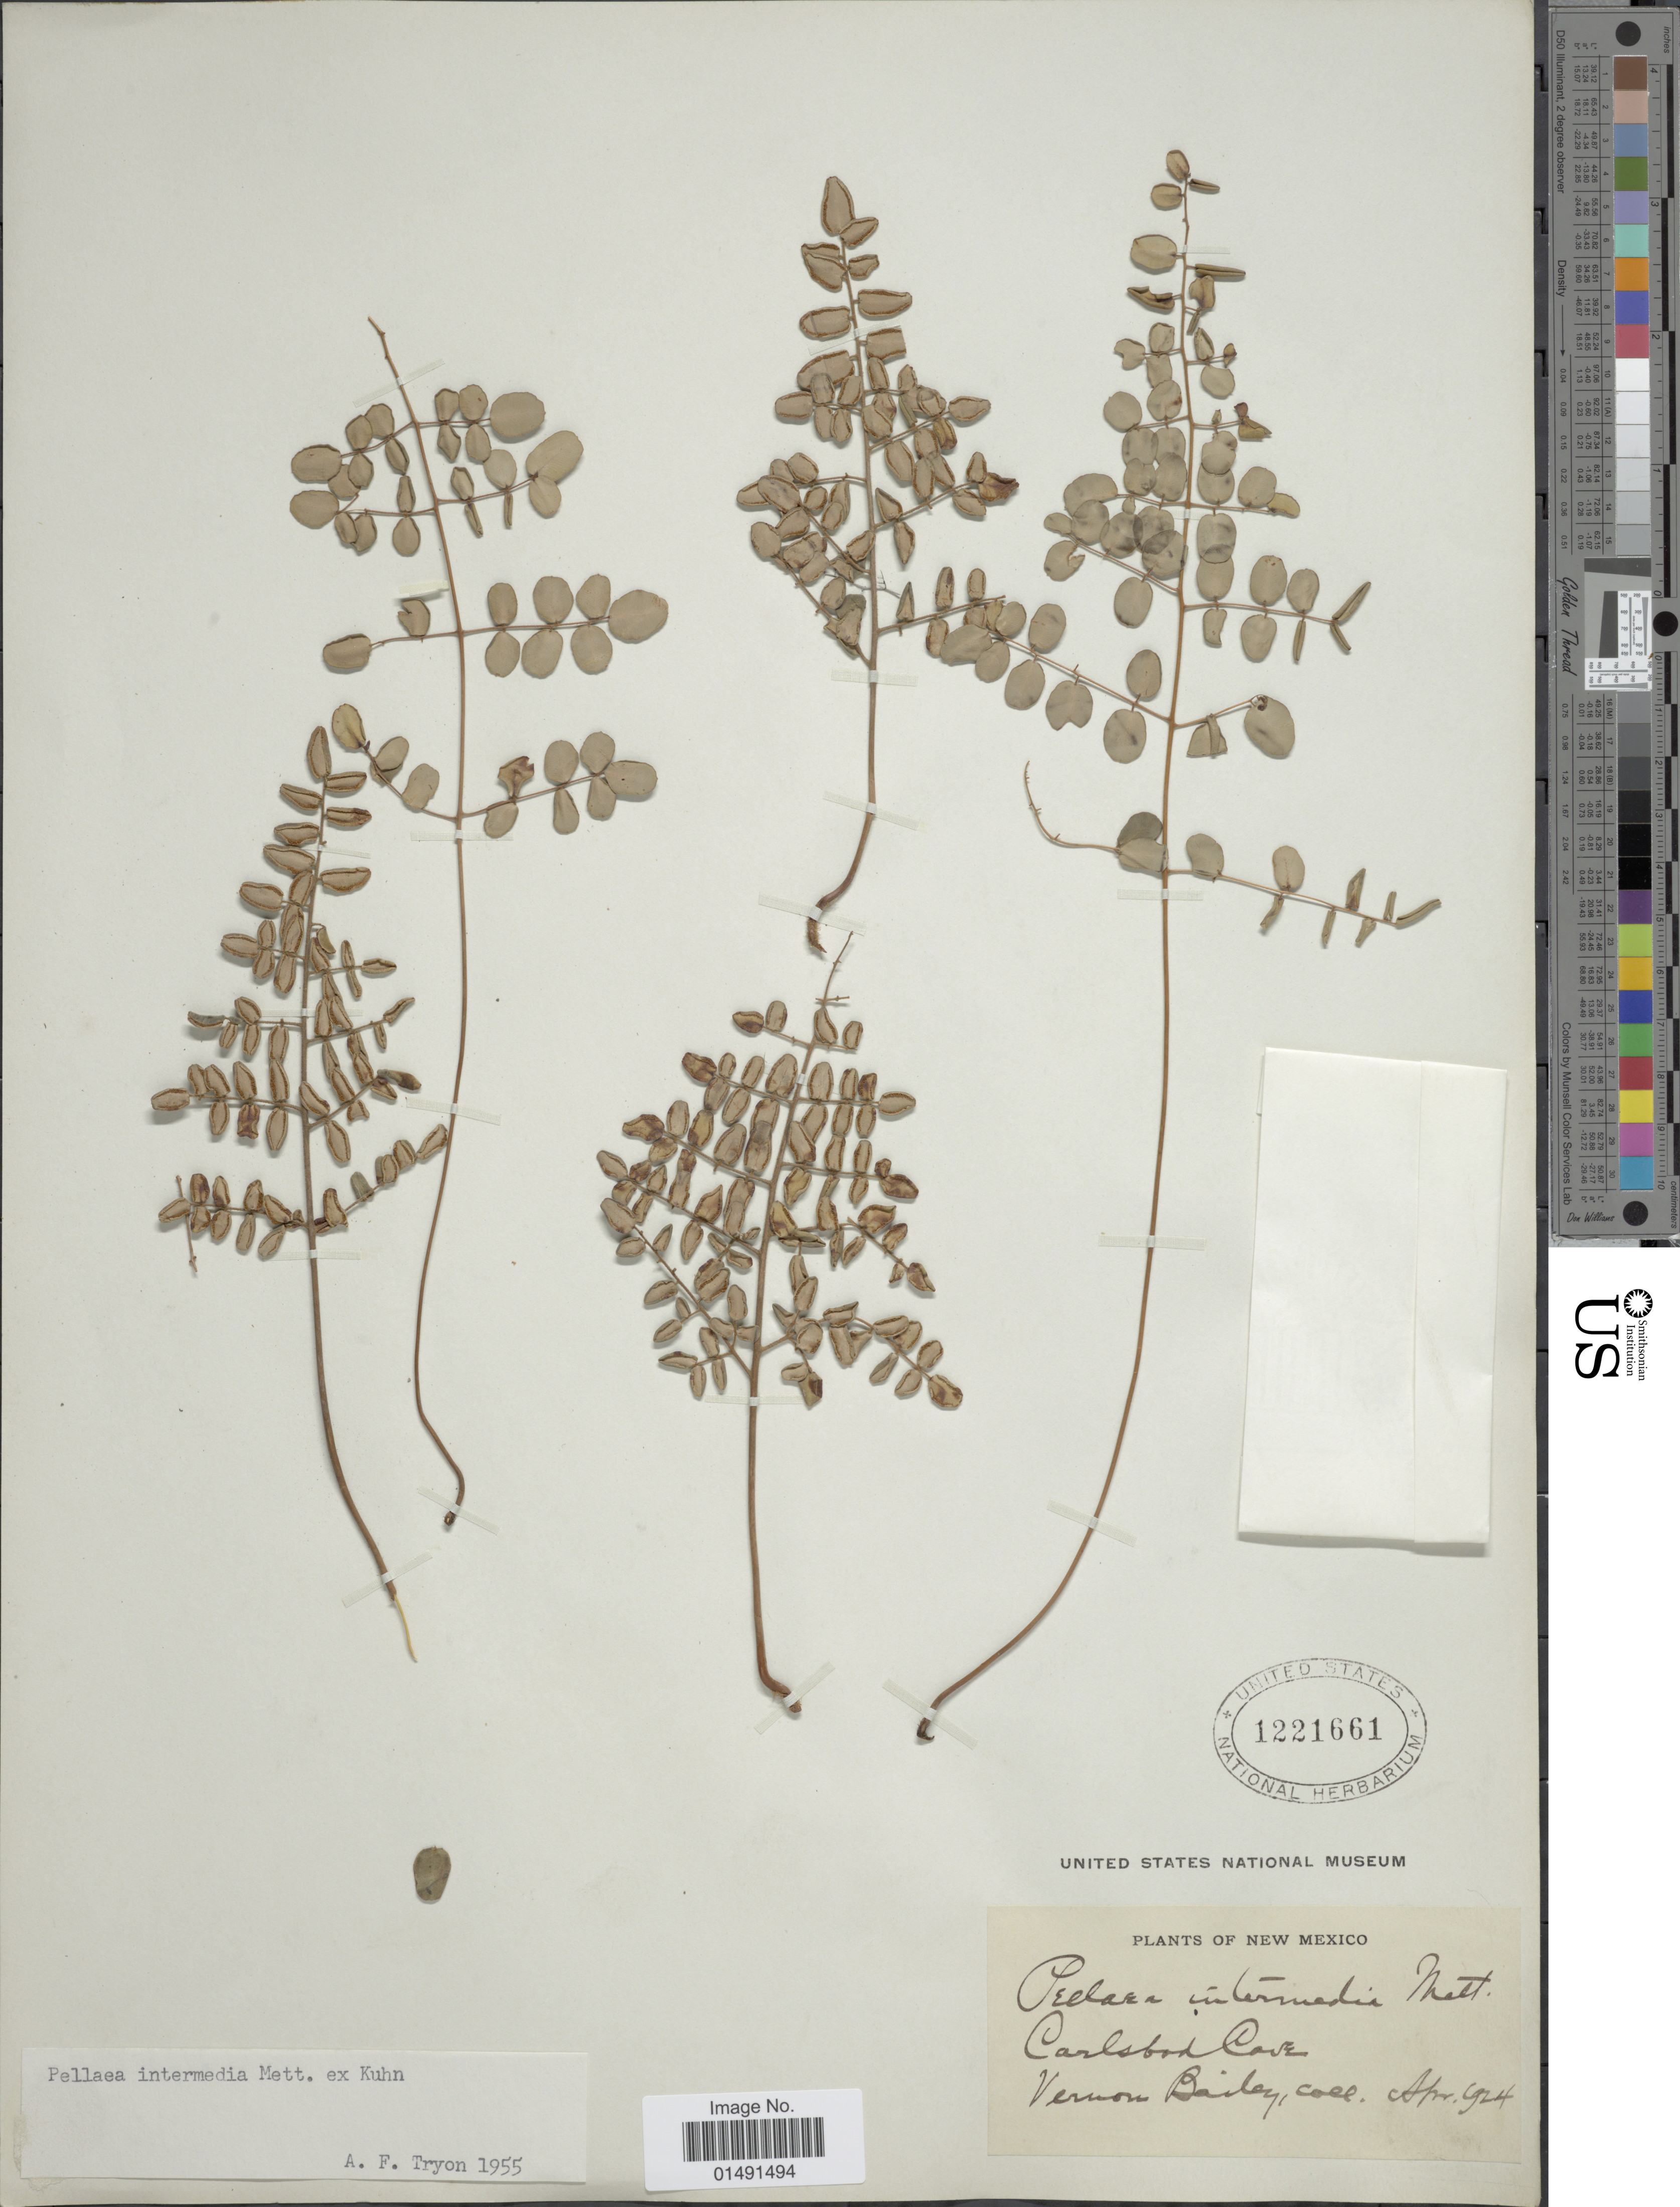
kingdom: Plantae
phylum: Tracheophyta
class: Polypodiopsida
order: Polypodiales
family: Pteridaceae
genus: Pellaea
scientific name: Pellaea intermedia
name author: Mett. ex Kuhn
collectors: V. O. Bailey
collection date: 1924-04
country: United States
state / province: New Mexico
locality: Carlsbod Cave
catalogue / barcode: US 1221661